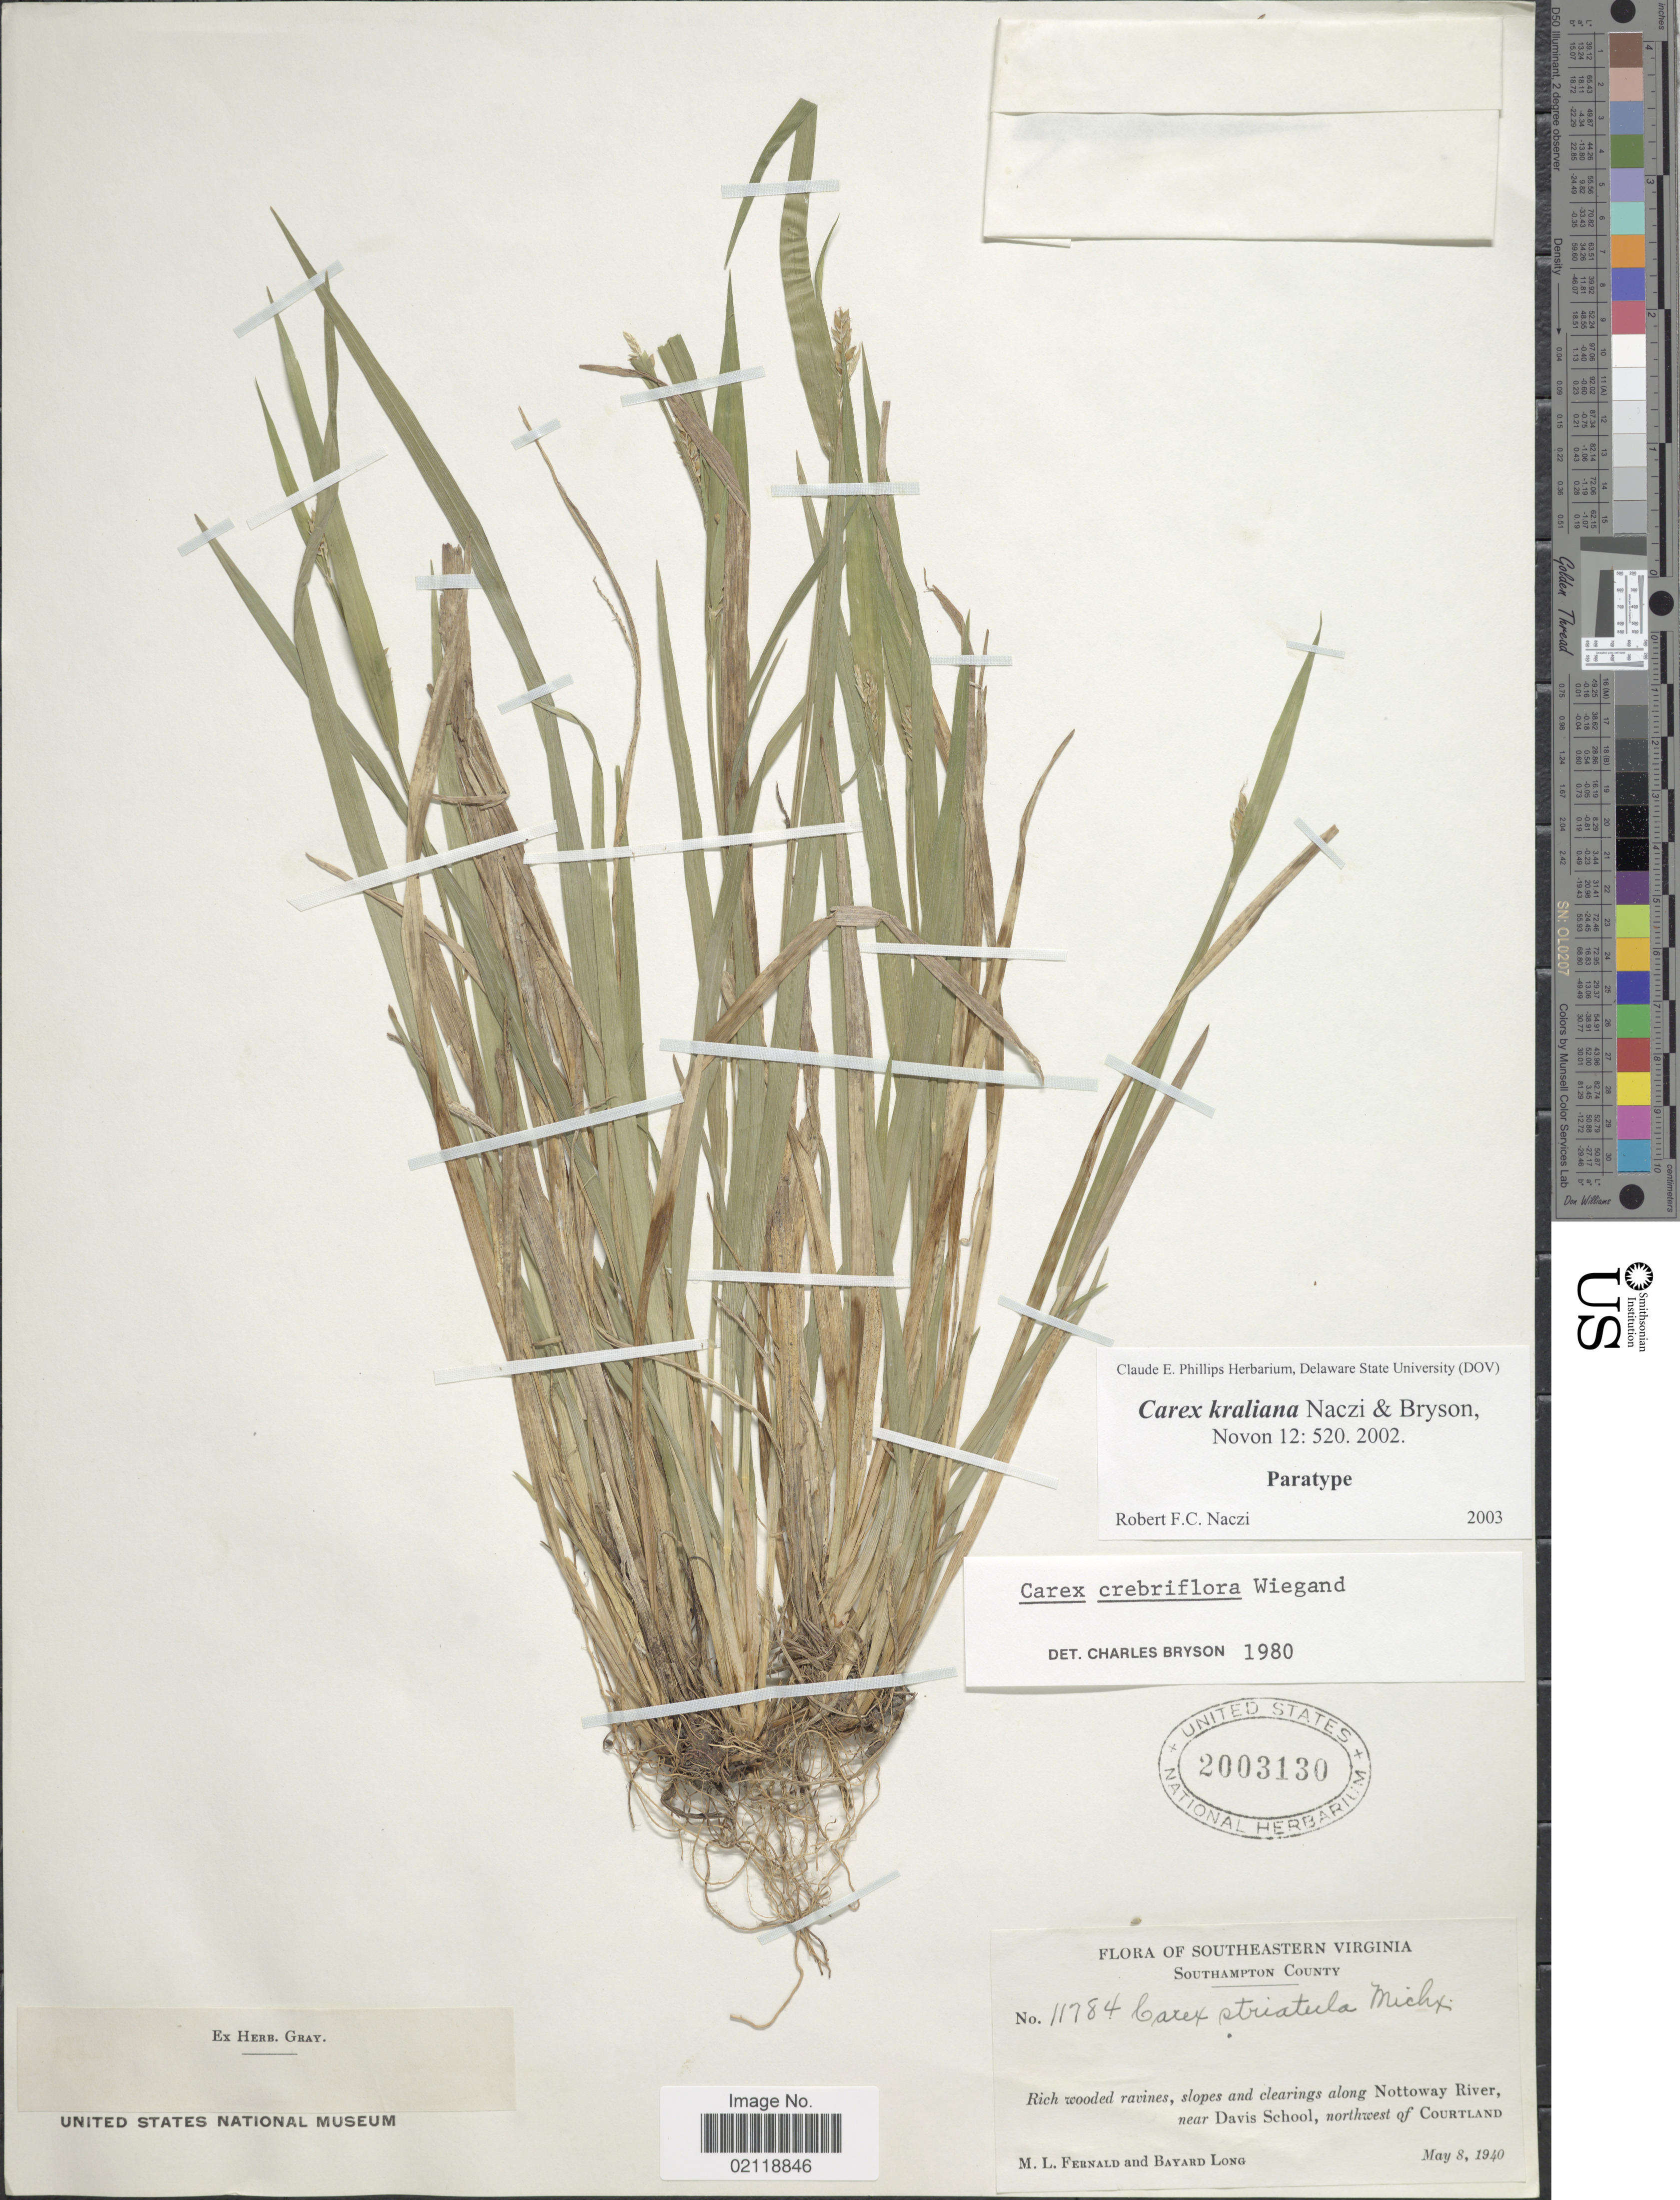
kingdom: Plantae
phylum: Tracheophyta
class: Liliopsida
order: Poales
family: Cyperaceae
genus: Carex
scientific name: Carex kraliana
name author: Naczi & Bryson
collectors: M. L. Fernald & B. Long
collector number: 11784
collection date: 1940-05-08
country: United States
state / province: Virginia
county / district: Southampton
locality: Southeastern Virginia, Southampton County, rich wooded ravines, slopes and clearings along Nottowy River, near Davis School, northwest of Courtland.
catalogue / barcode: US 2003130